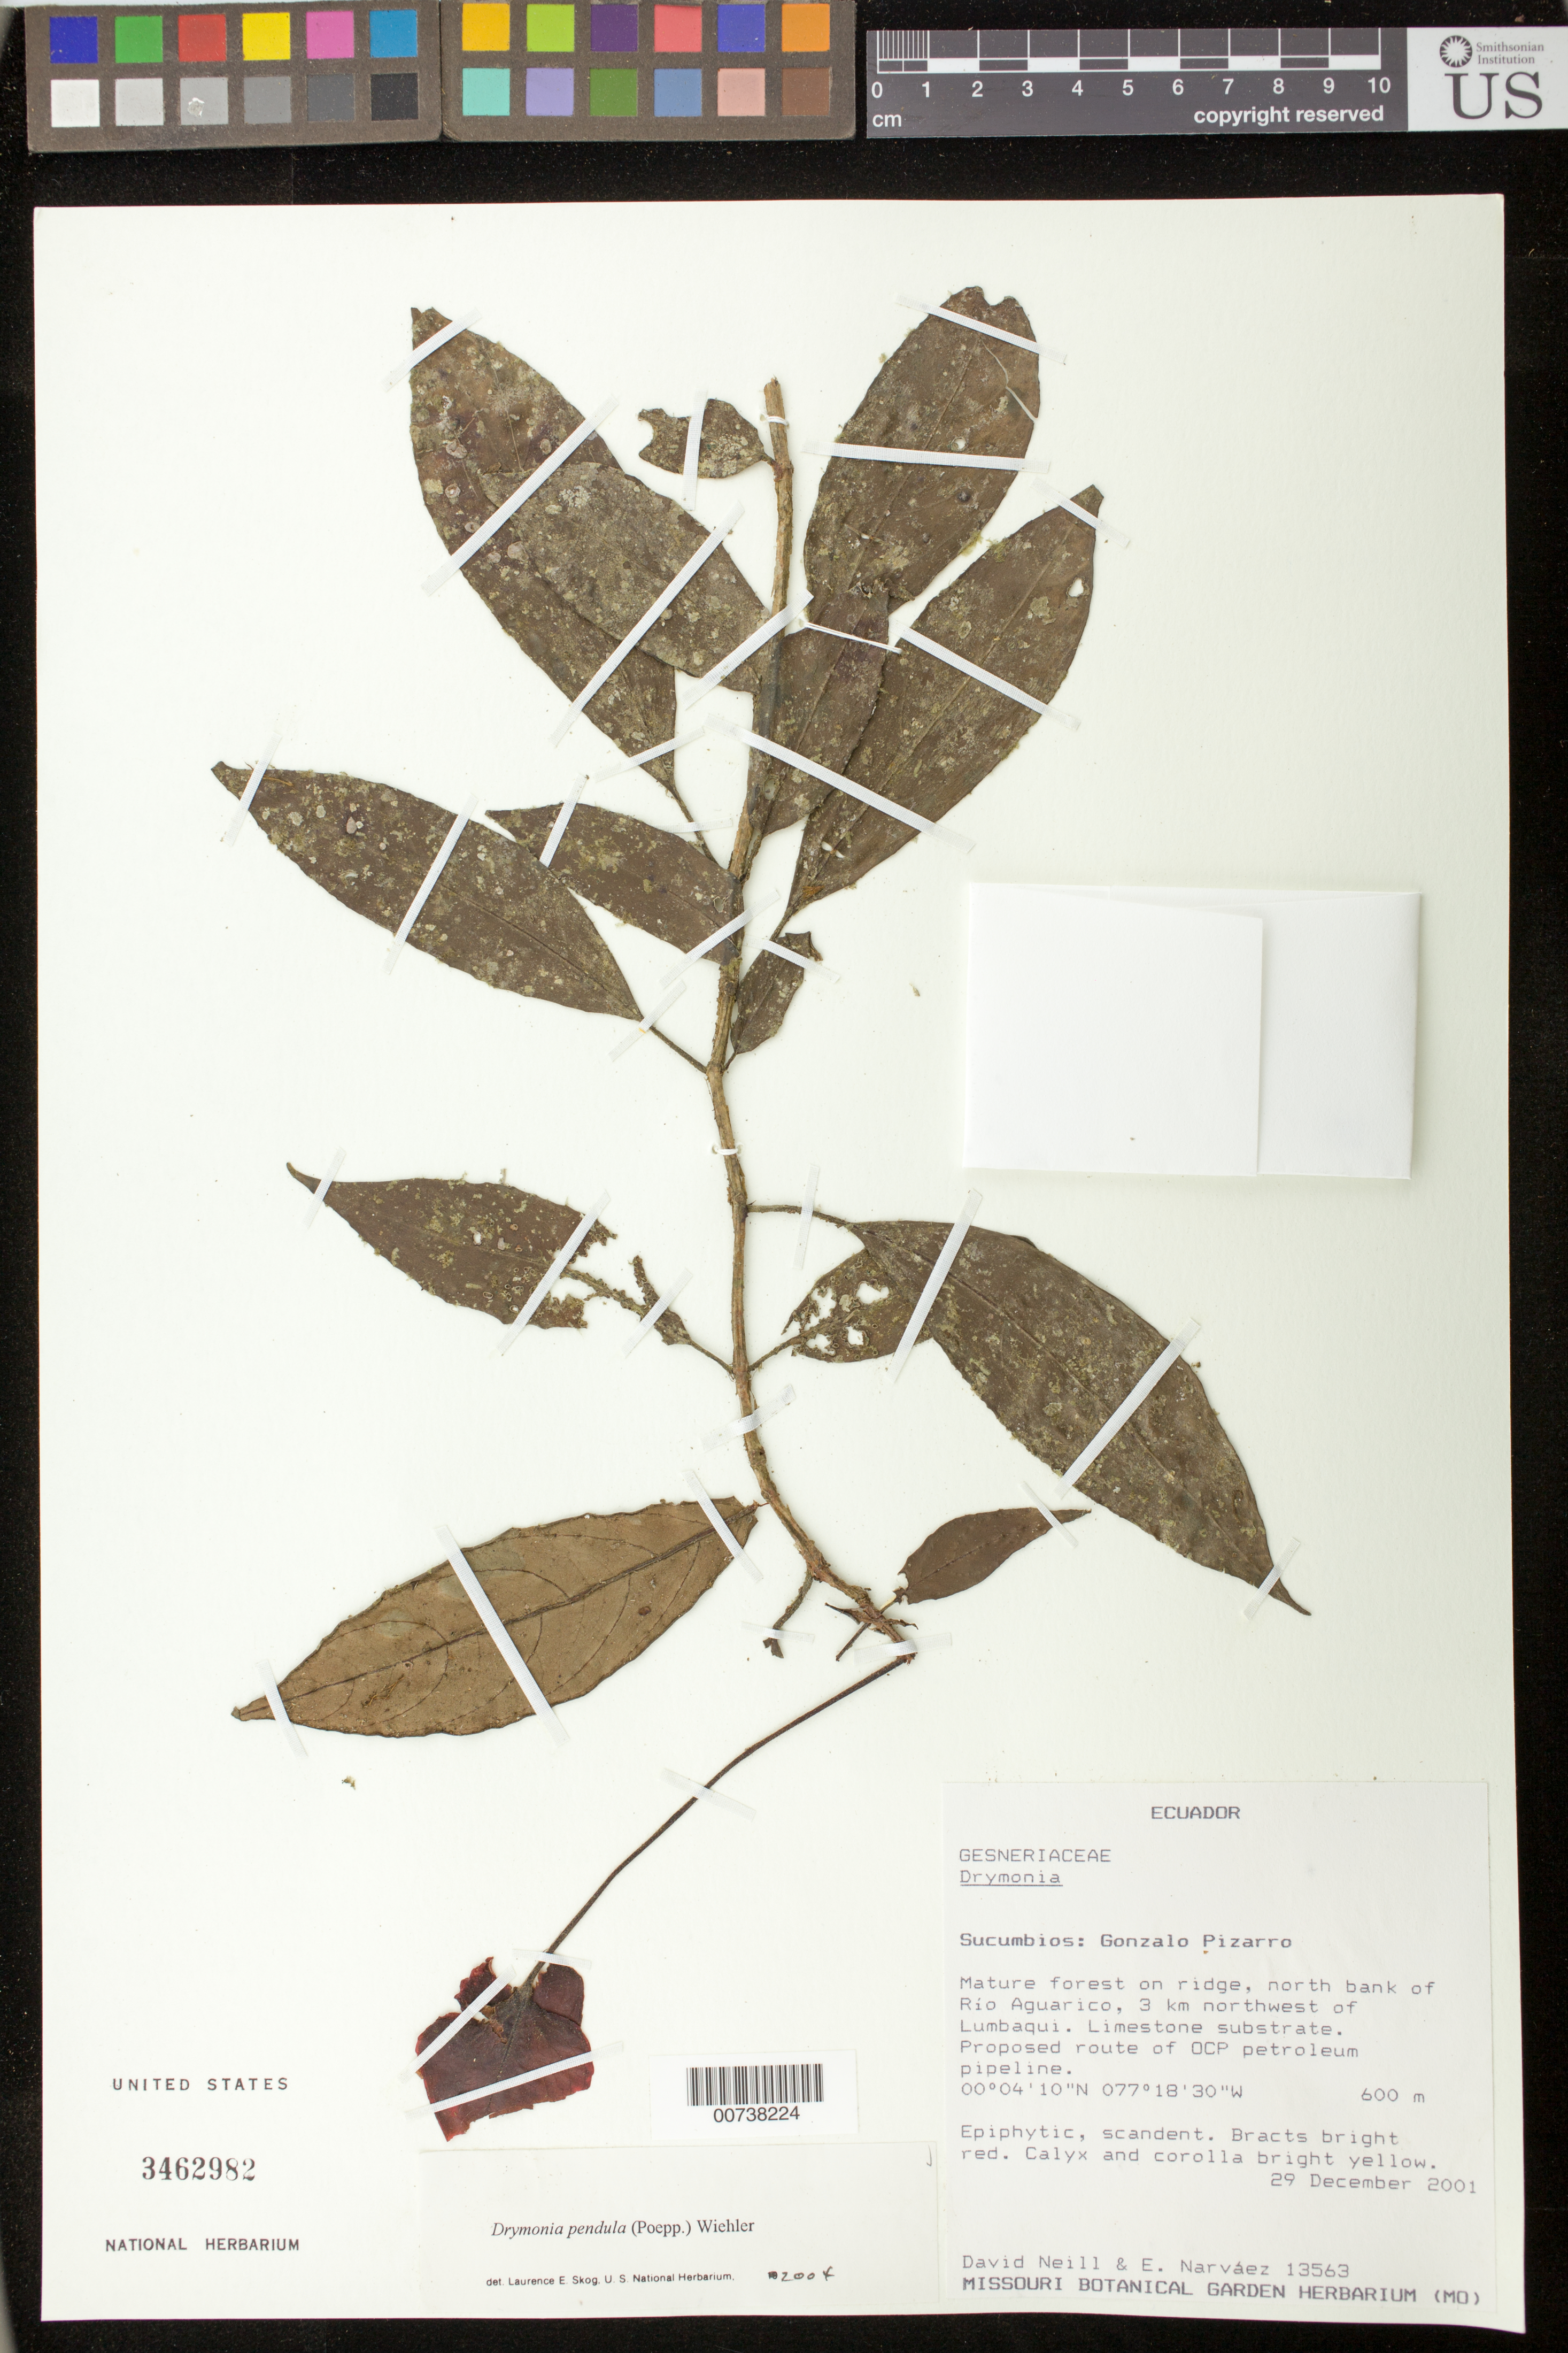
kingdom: Plantae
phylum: Tracheophyta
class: Magnoliopsida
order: Lamiales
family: Gesneriaceae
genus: Drymonia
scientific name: Drymonia pendula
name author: (Poepp.) Wiehler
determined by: Skog, Laurence E.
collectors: D. A. Neill & E. Narváez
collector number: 13563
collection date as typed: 29 Dec 2001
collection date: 2001-12-29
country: Ecuador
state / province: Sucumbíos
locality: Gonzalo Pizarro. North bank of Río Aguarico, 3 km northwest of Lumbaqui. Proposed route of OCP petroleum pipeline.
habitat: Mature forest on ridge. Limestone substrate.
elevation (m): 600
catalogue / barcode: US 3462982